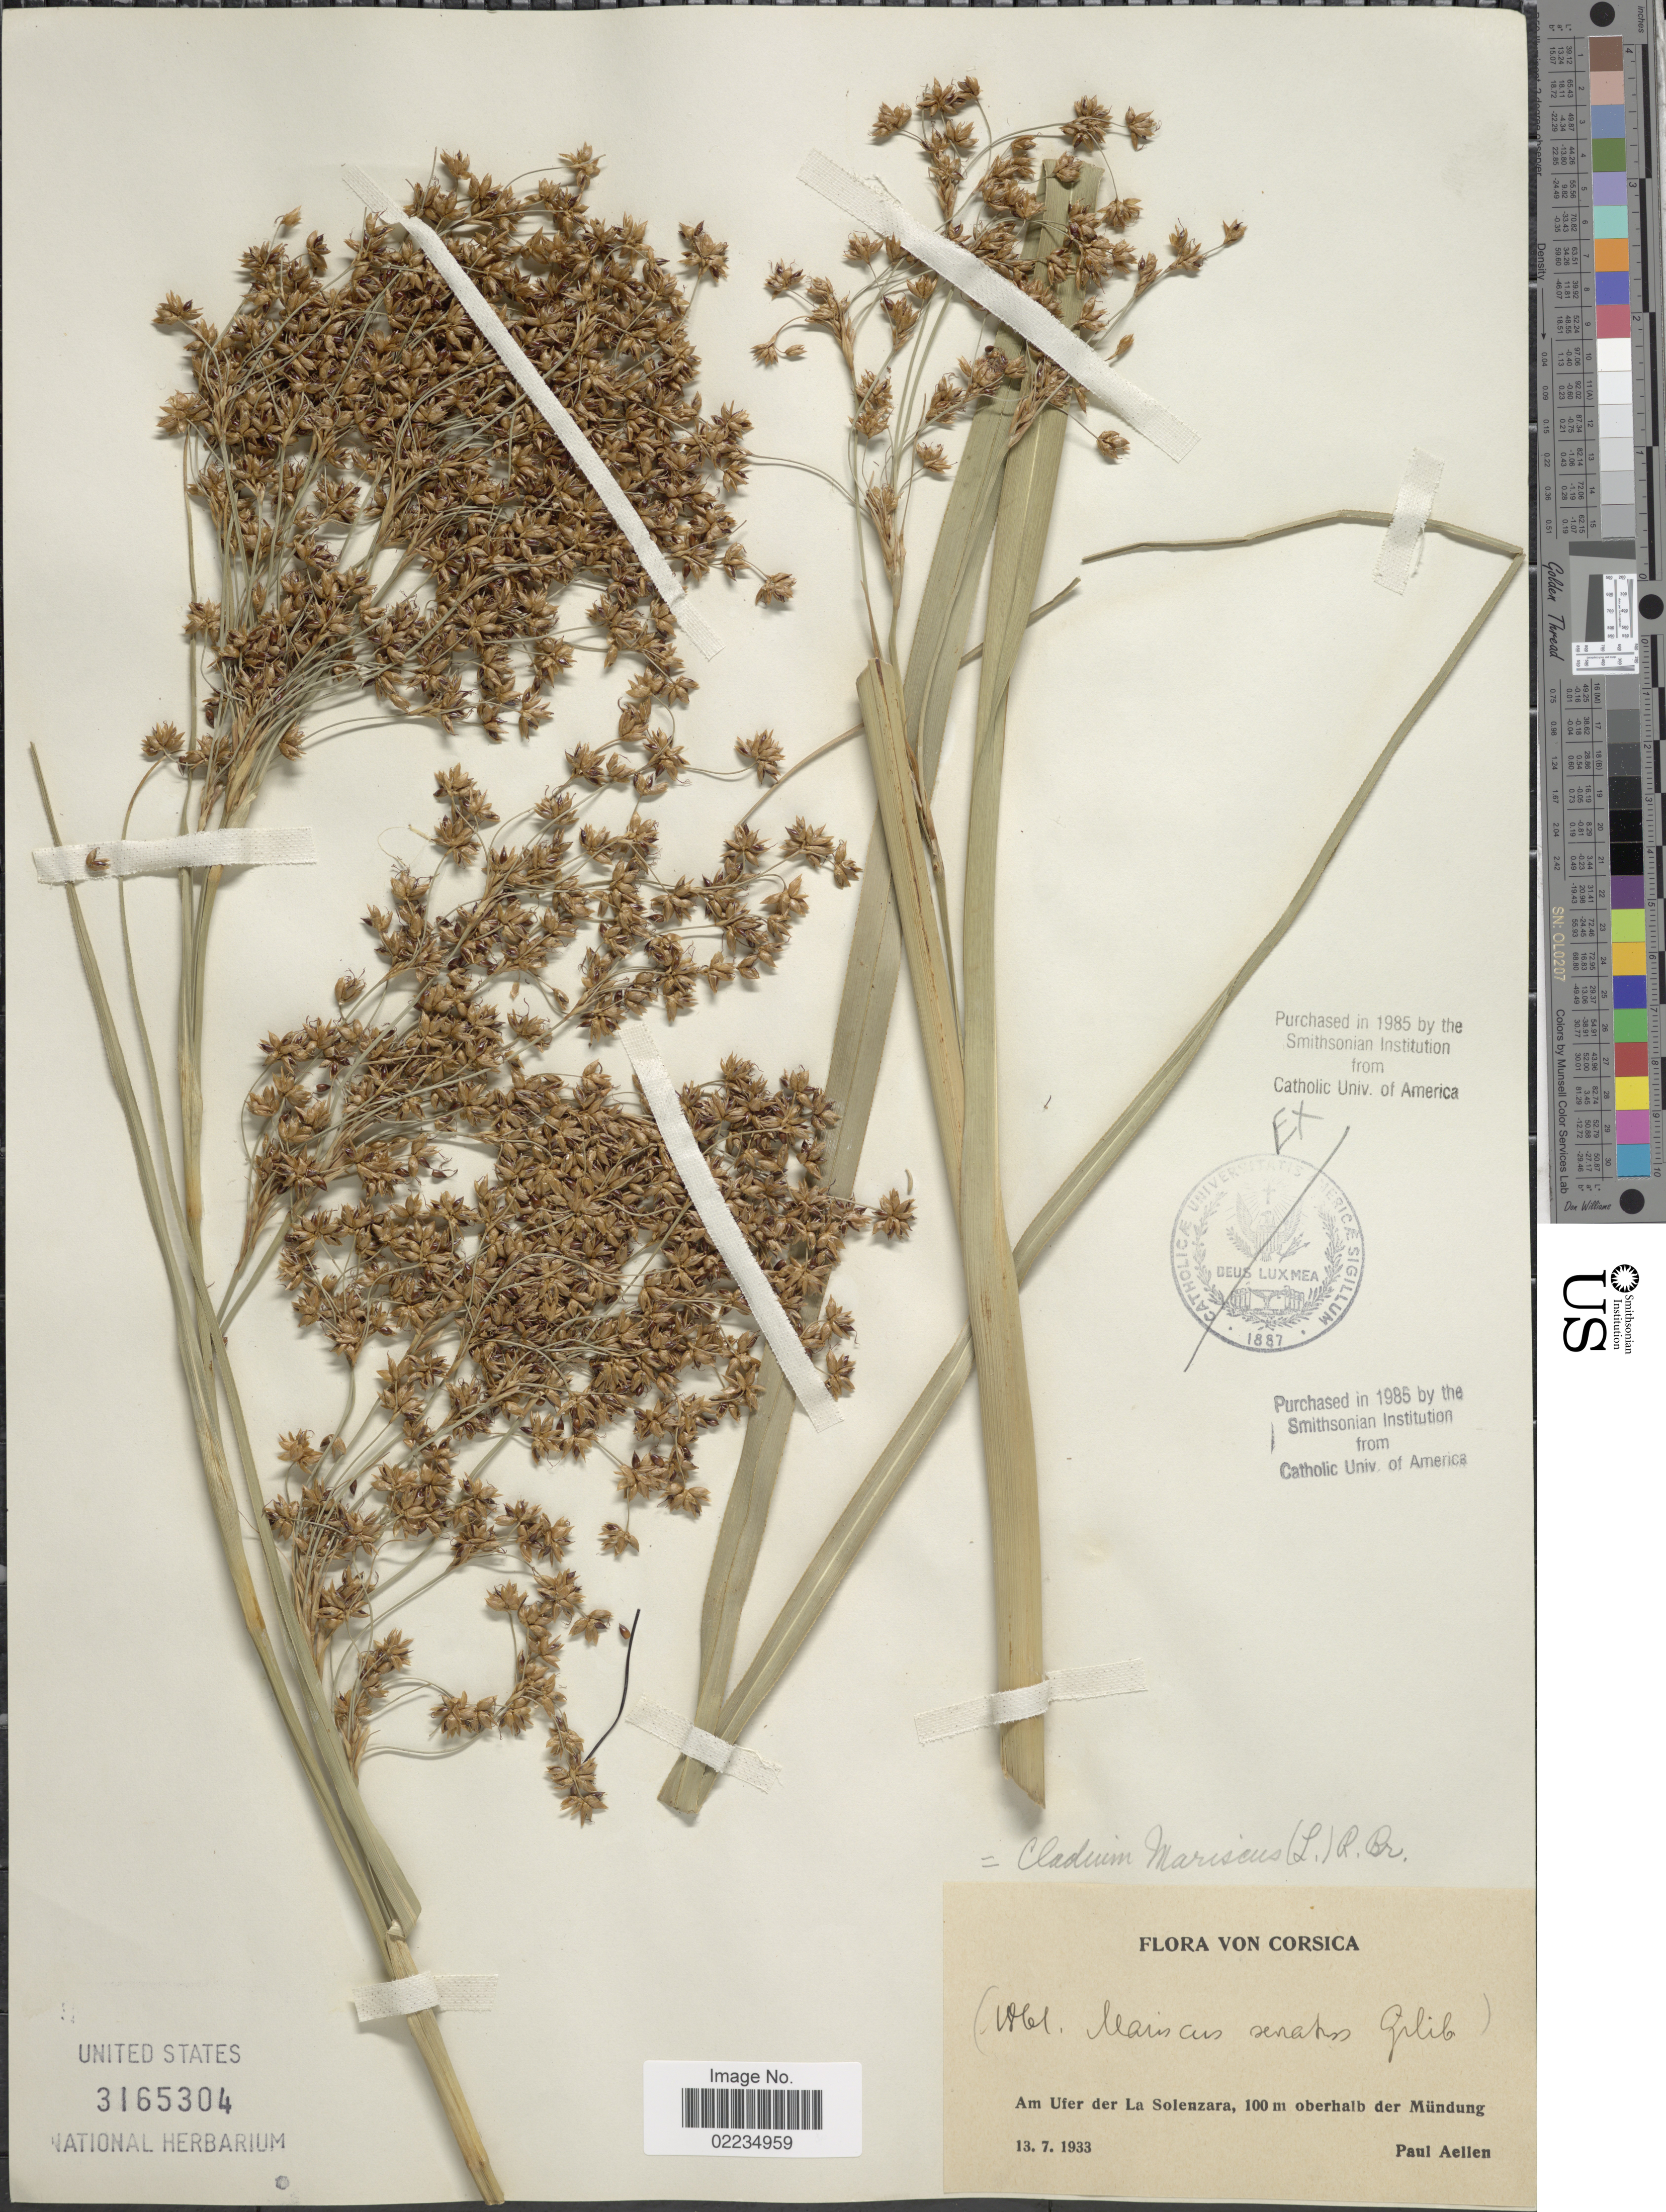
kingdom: Plantae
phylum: Tracheophyta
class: Liliopsida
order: Poales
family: Cyperaceae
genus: Cladium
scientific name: Cladium mariscus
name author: (L.) Pohl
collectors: P. Aellen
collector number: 1861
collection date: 1933-07-13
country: France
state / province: Corsica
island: Corse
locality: Von Corsica, Am Ufer der La Solenzara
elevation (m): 100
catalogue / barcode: US 3165304